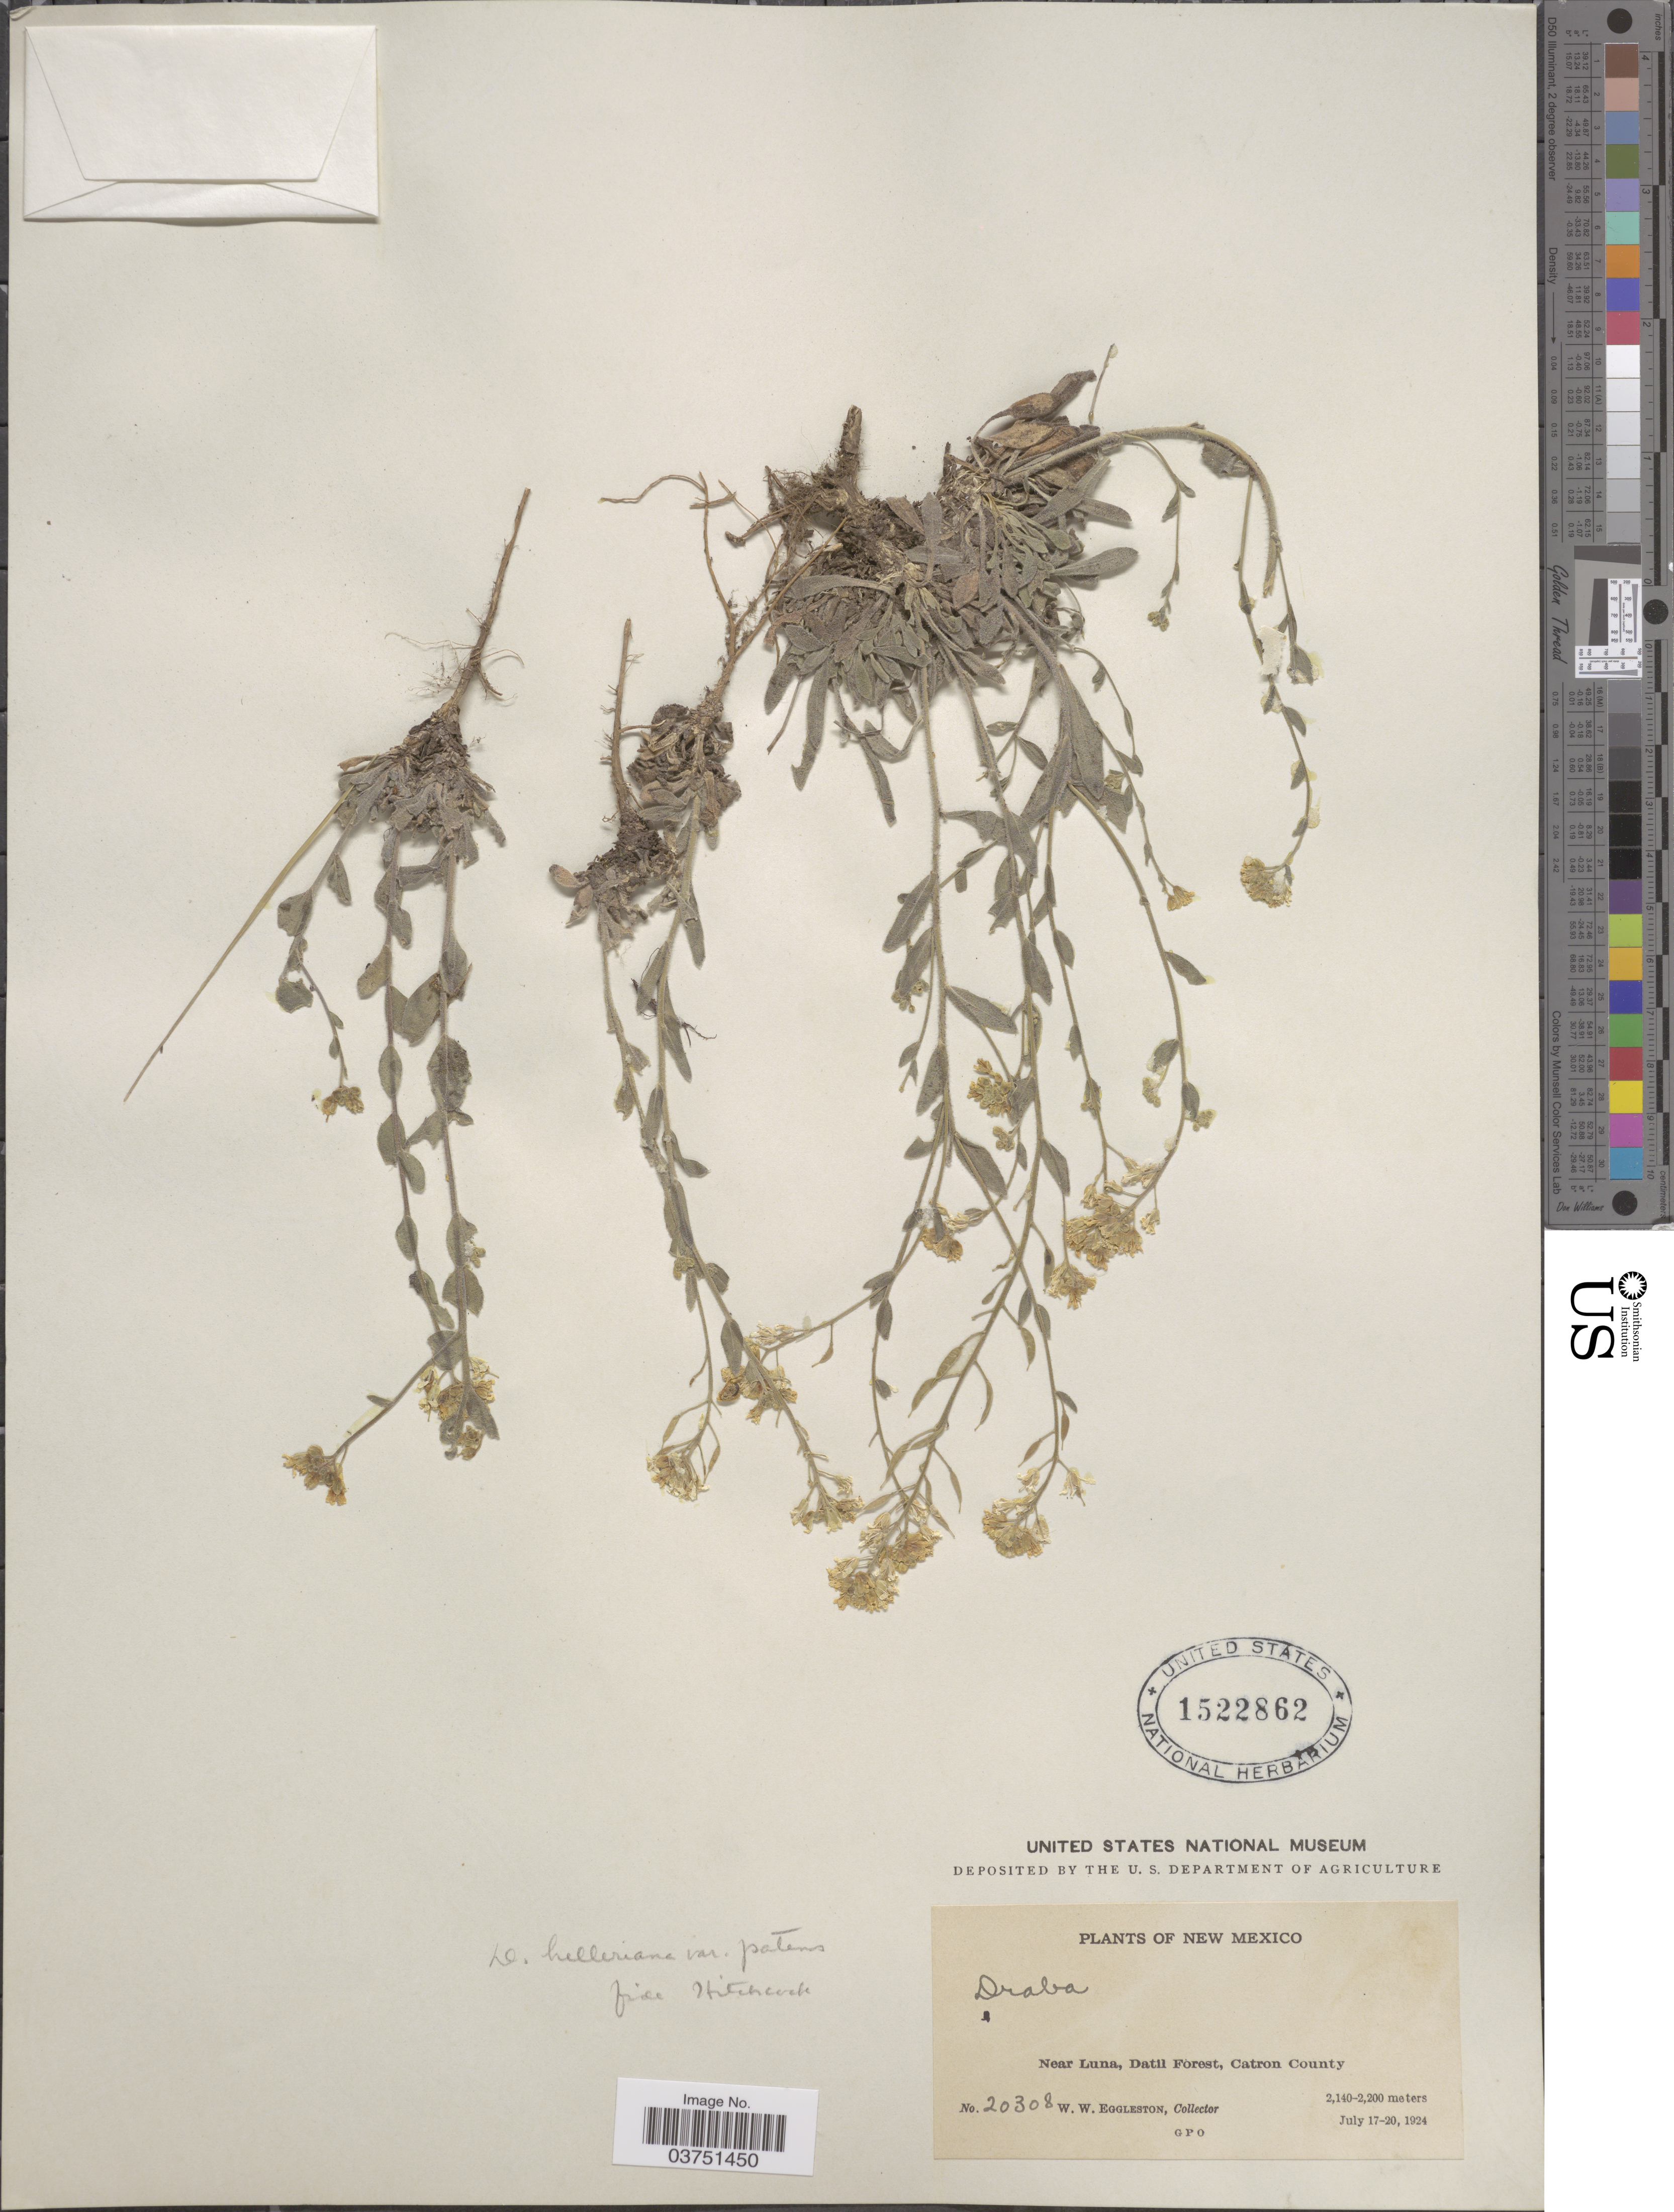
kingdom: Plantae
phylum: Tracheophyta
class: Magnoliopsida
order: Brassicales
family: Brassicaceae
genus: Draba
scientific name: Draba helleriana var. patens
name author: (A. Heller) O.E. Schulz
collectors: W. W. Eggleston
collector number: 20308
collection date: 1924-07-17/1924-07-20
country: United States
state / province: New Mexico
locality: Near Luna, Datil Forest, Catron County.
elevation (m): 2140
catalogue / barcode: US 1522862